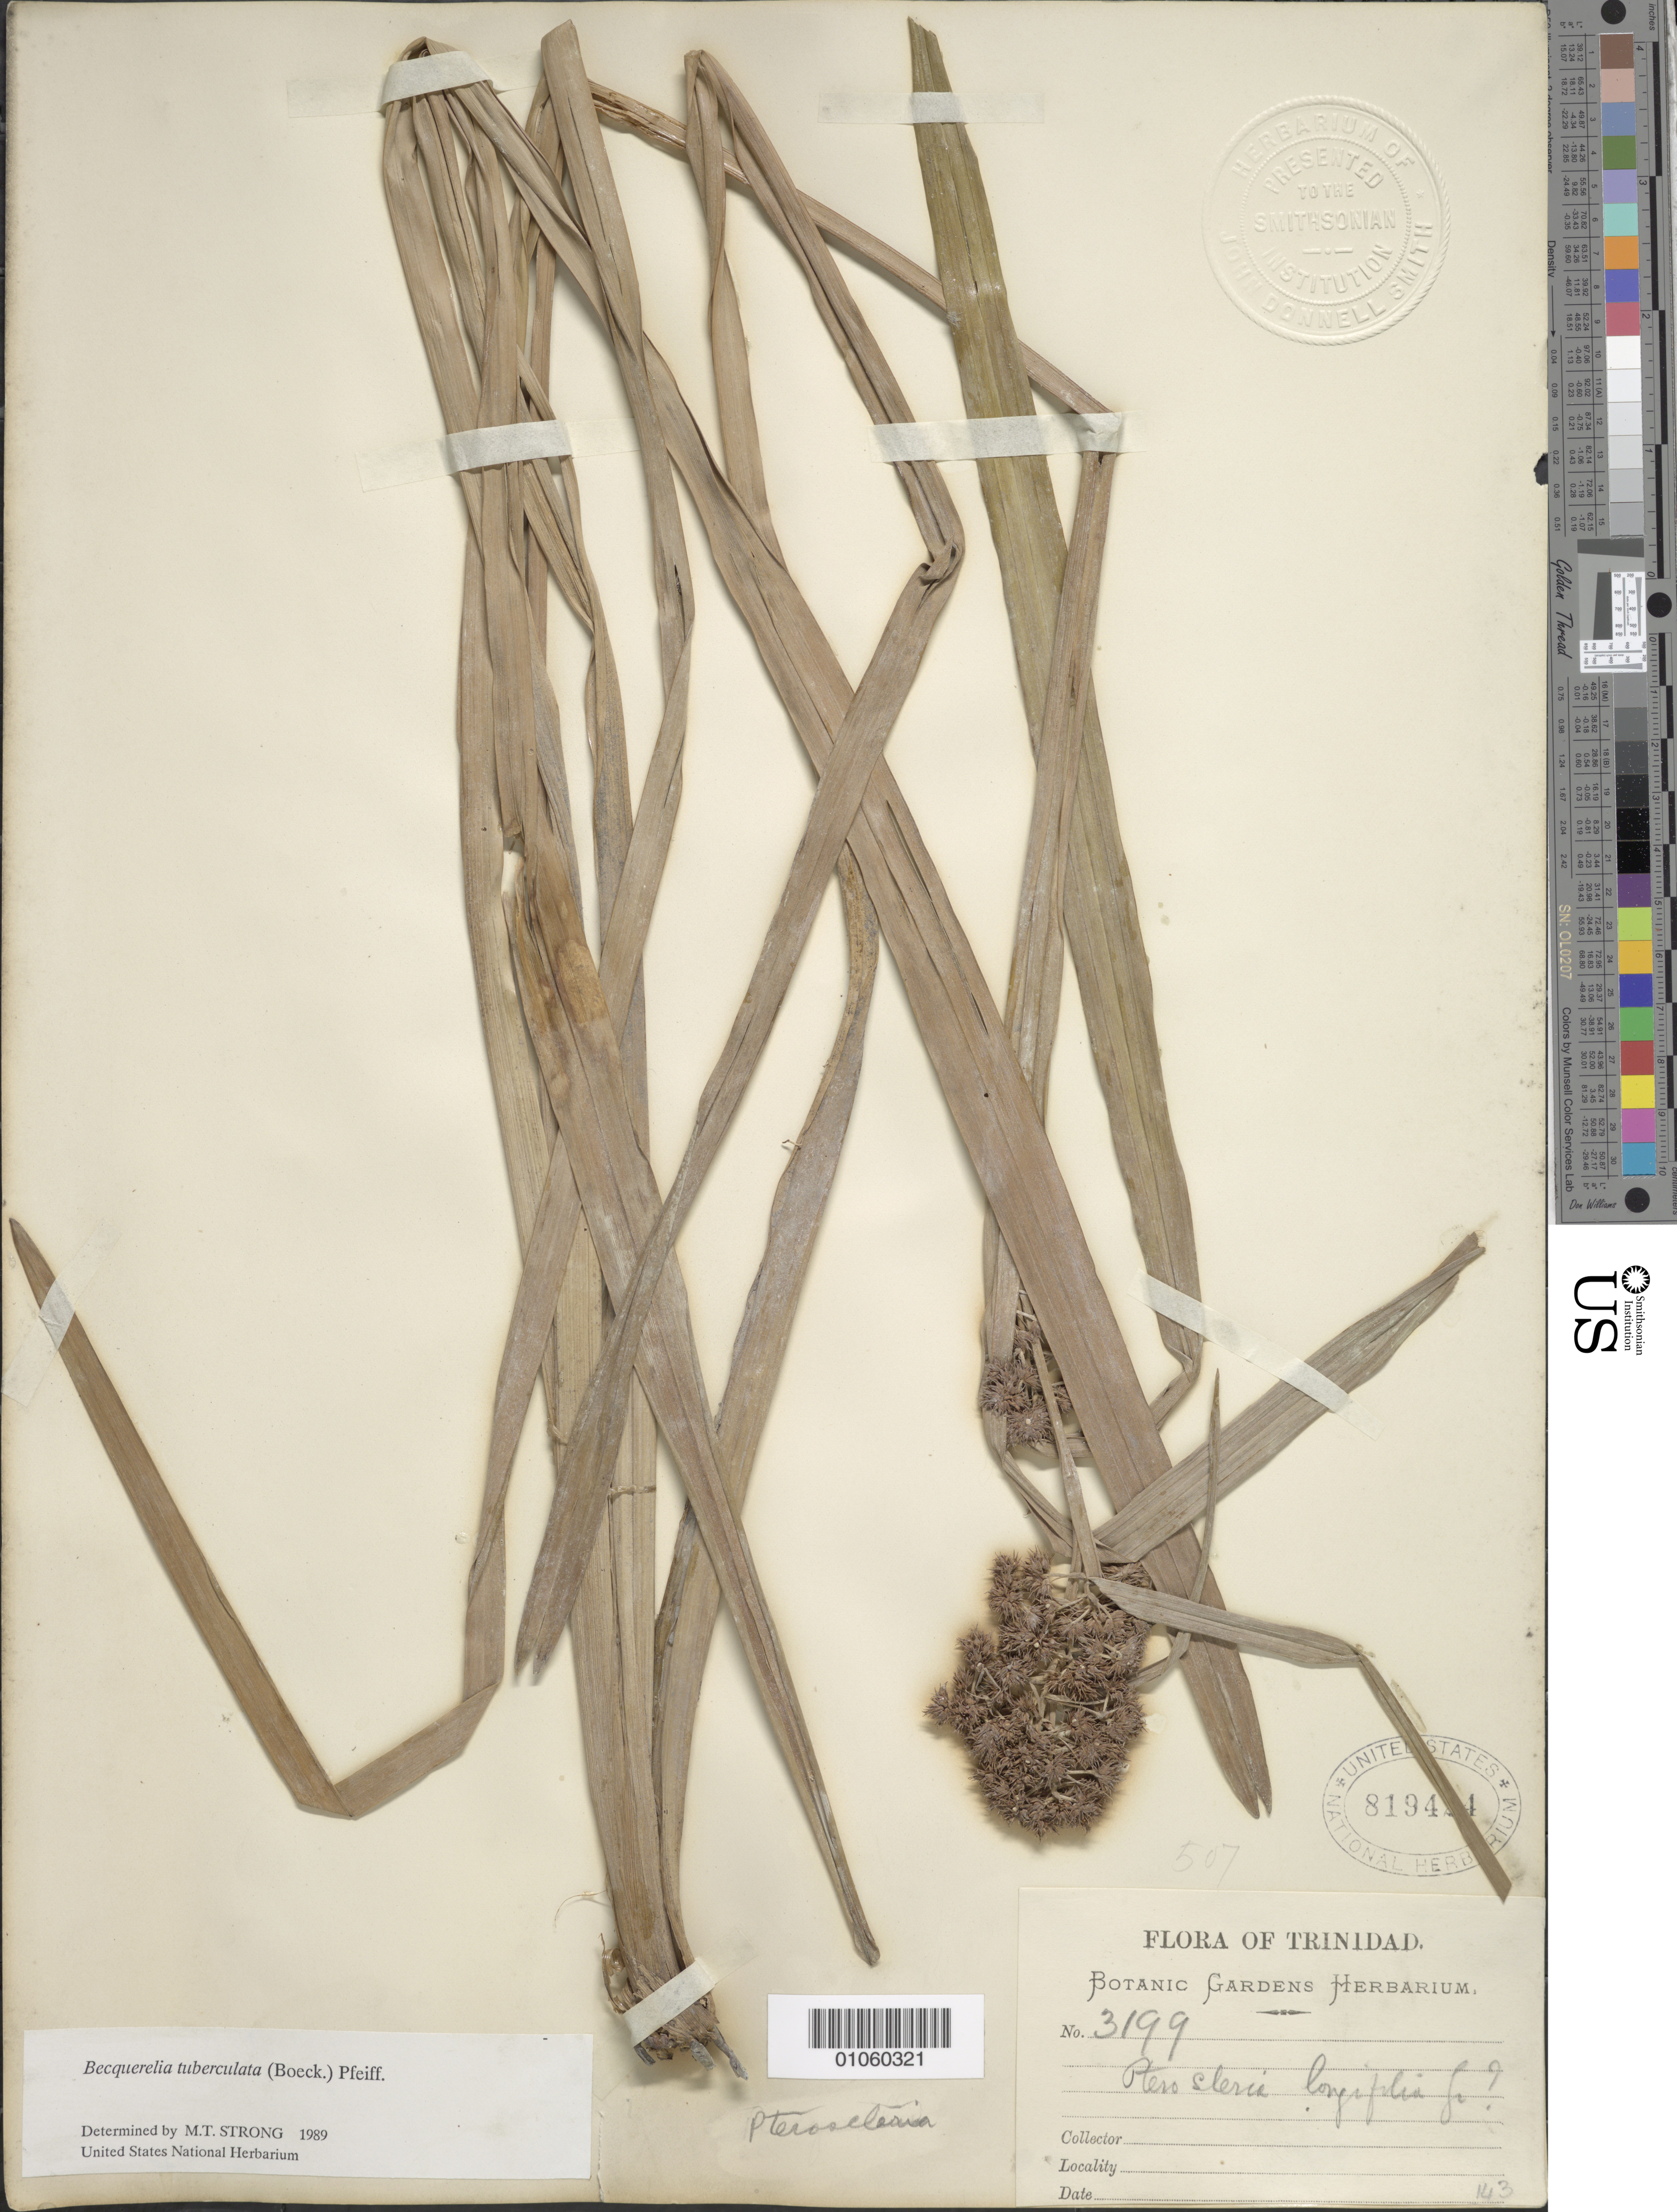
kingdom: Plantae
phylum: Tracheophyta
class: Liliopsida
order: Poales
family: Cyperaceae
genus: Becquerelia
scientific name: Becquerelia tuberculata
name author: (Boeckeler) Pfeiff.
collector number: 3199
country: Trinidad and Tobago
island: Trinidad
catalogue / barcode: US 819424